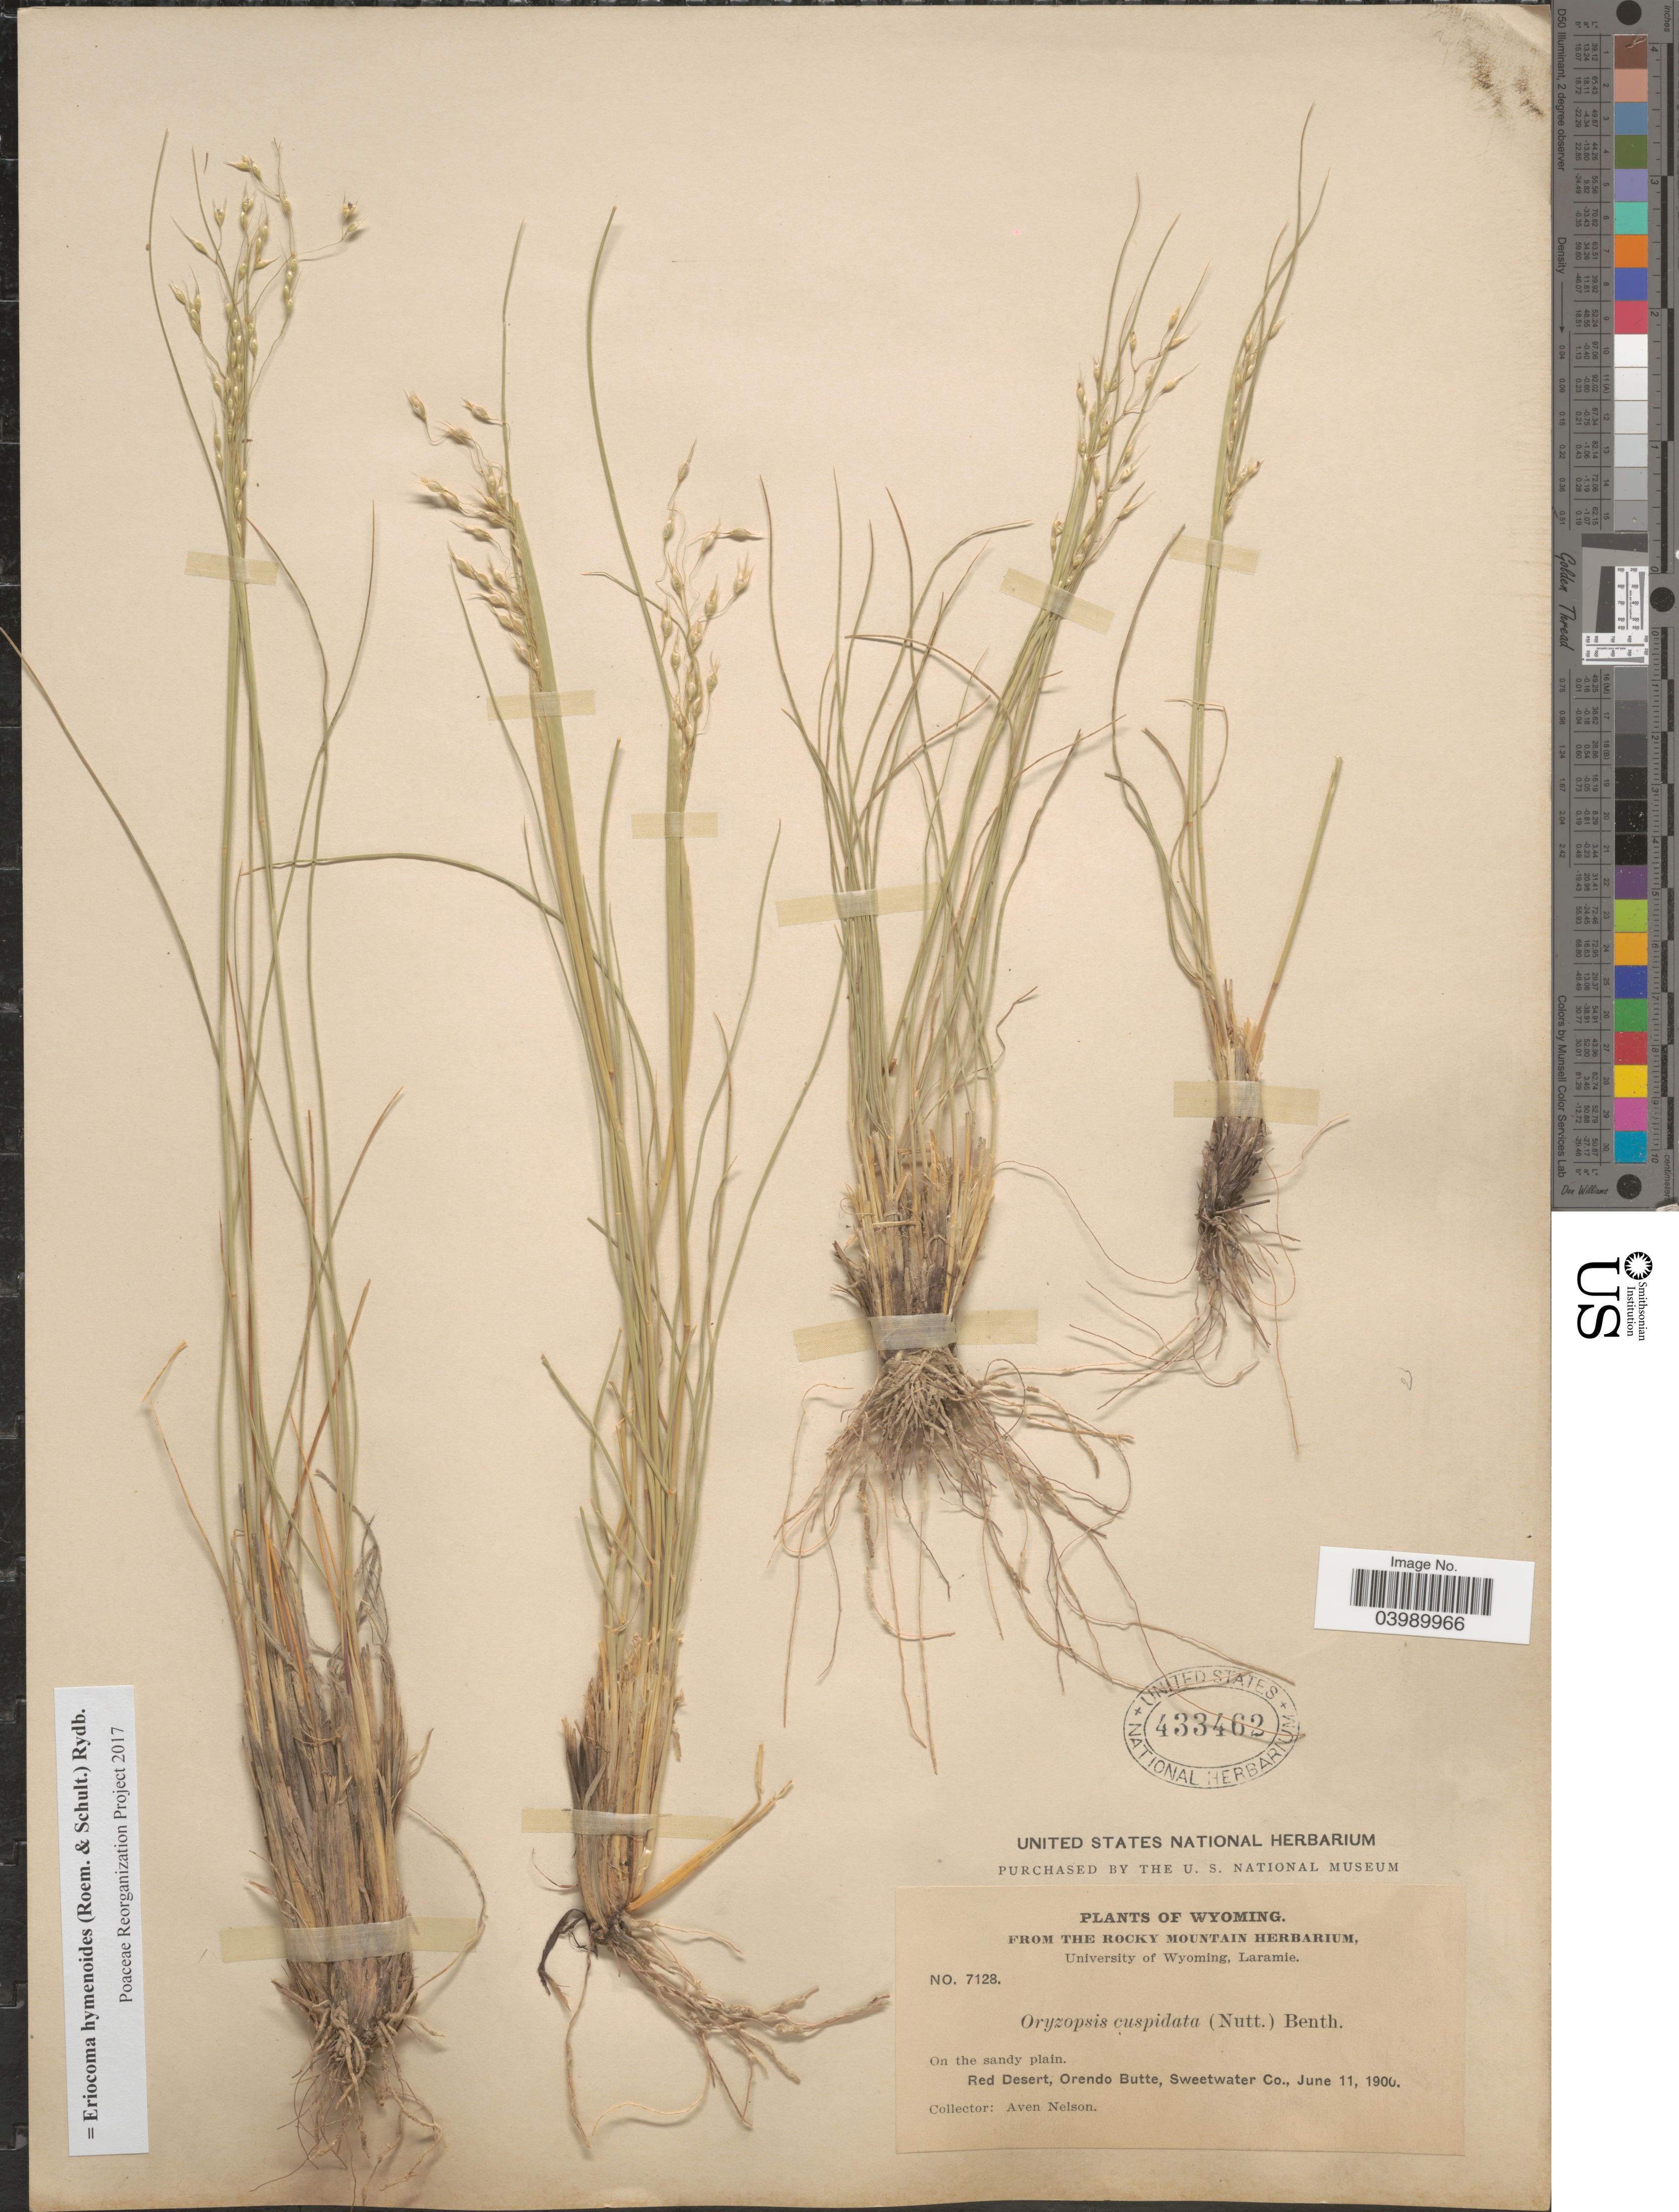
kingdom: Plantae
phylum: Tracheophyta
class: Liliopsida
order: Poales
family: Poaceae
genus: Eriocoma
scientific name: Eriocoma hymenoides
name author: (Roem. & Schult.) Rydb.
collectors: A. Nelson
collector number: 7128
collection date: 1900-06-11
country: United States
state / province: Wyoming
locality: Red Desert, Orendo Butte, Sweetwater Co.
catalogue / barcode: US 433462